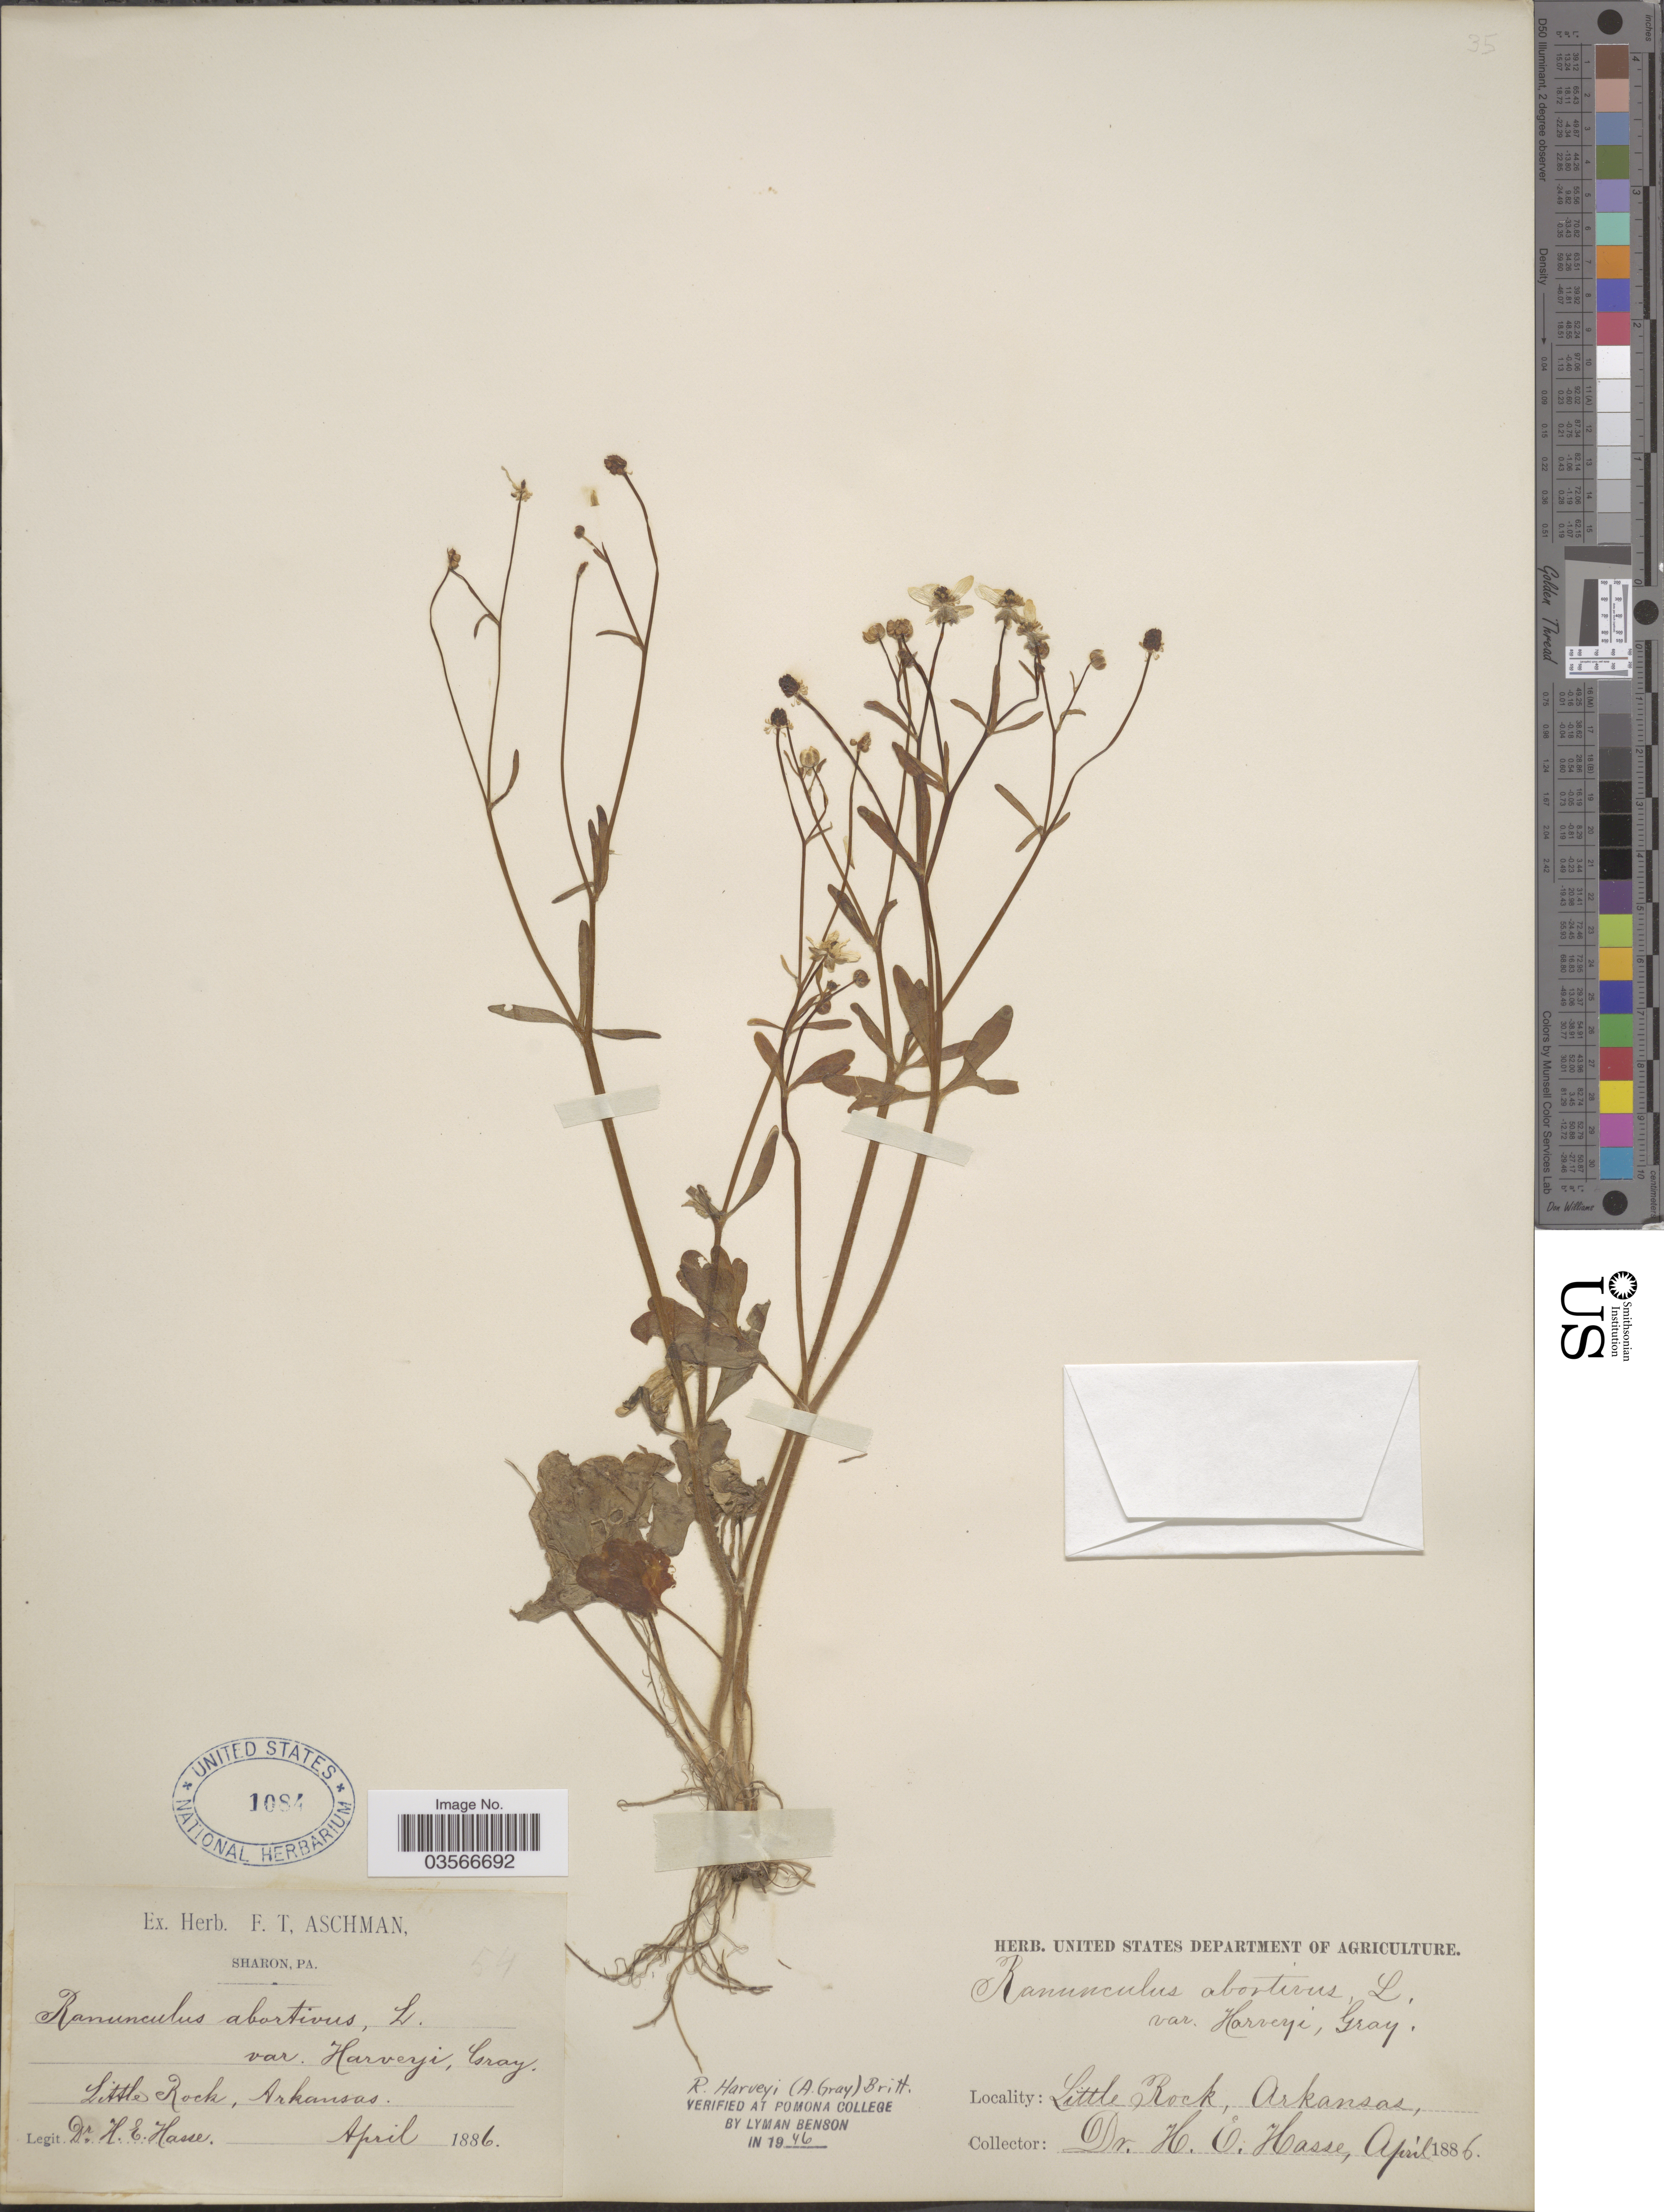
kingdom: Plantae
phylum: Tracheophyta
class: Magnoliopsida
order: Ranunculales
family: Ranunculaceae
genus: Ranunculus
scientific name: Ranunculus harveyi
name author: (A. Gray) Britton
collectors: H. E. Hasse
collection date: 1886-04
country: United States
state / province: Arkansas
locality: Little Rock.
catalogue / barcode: US 1084